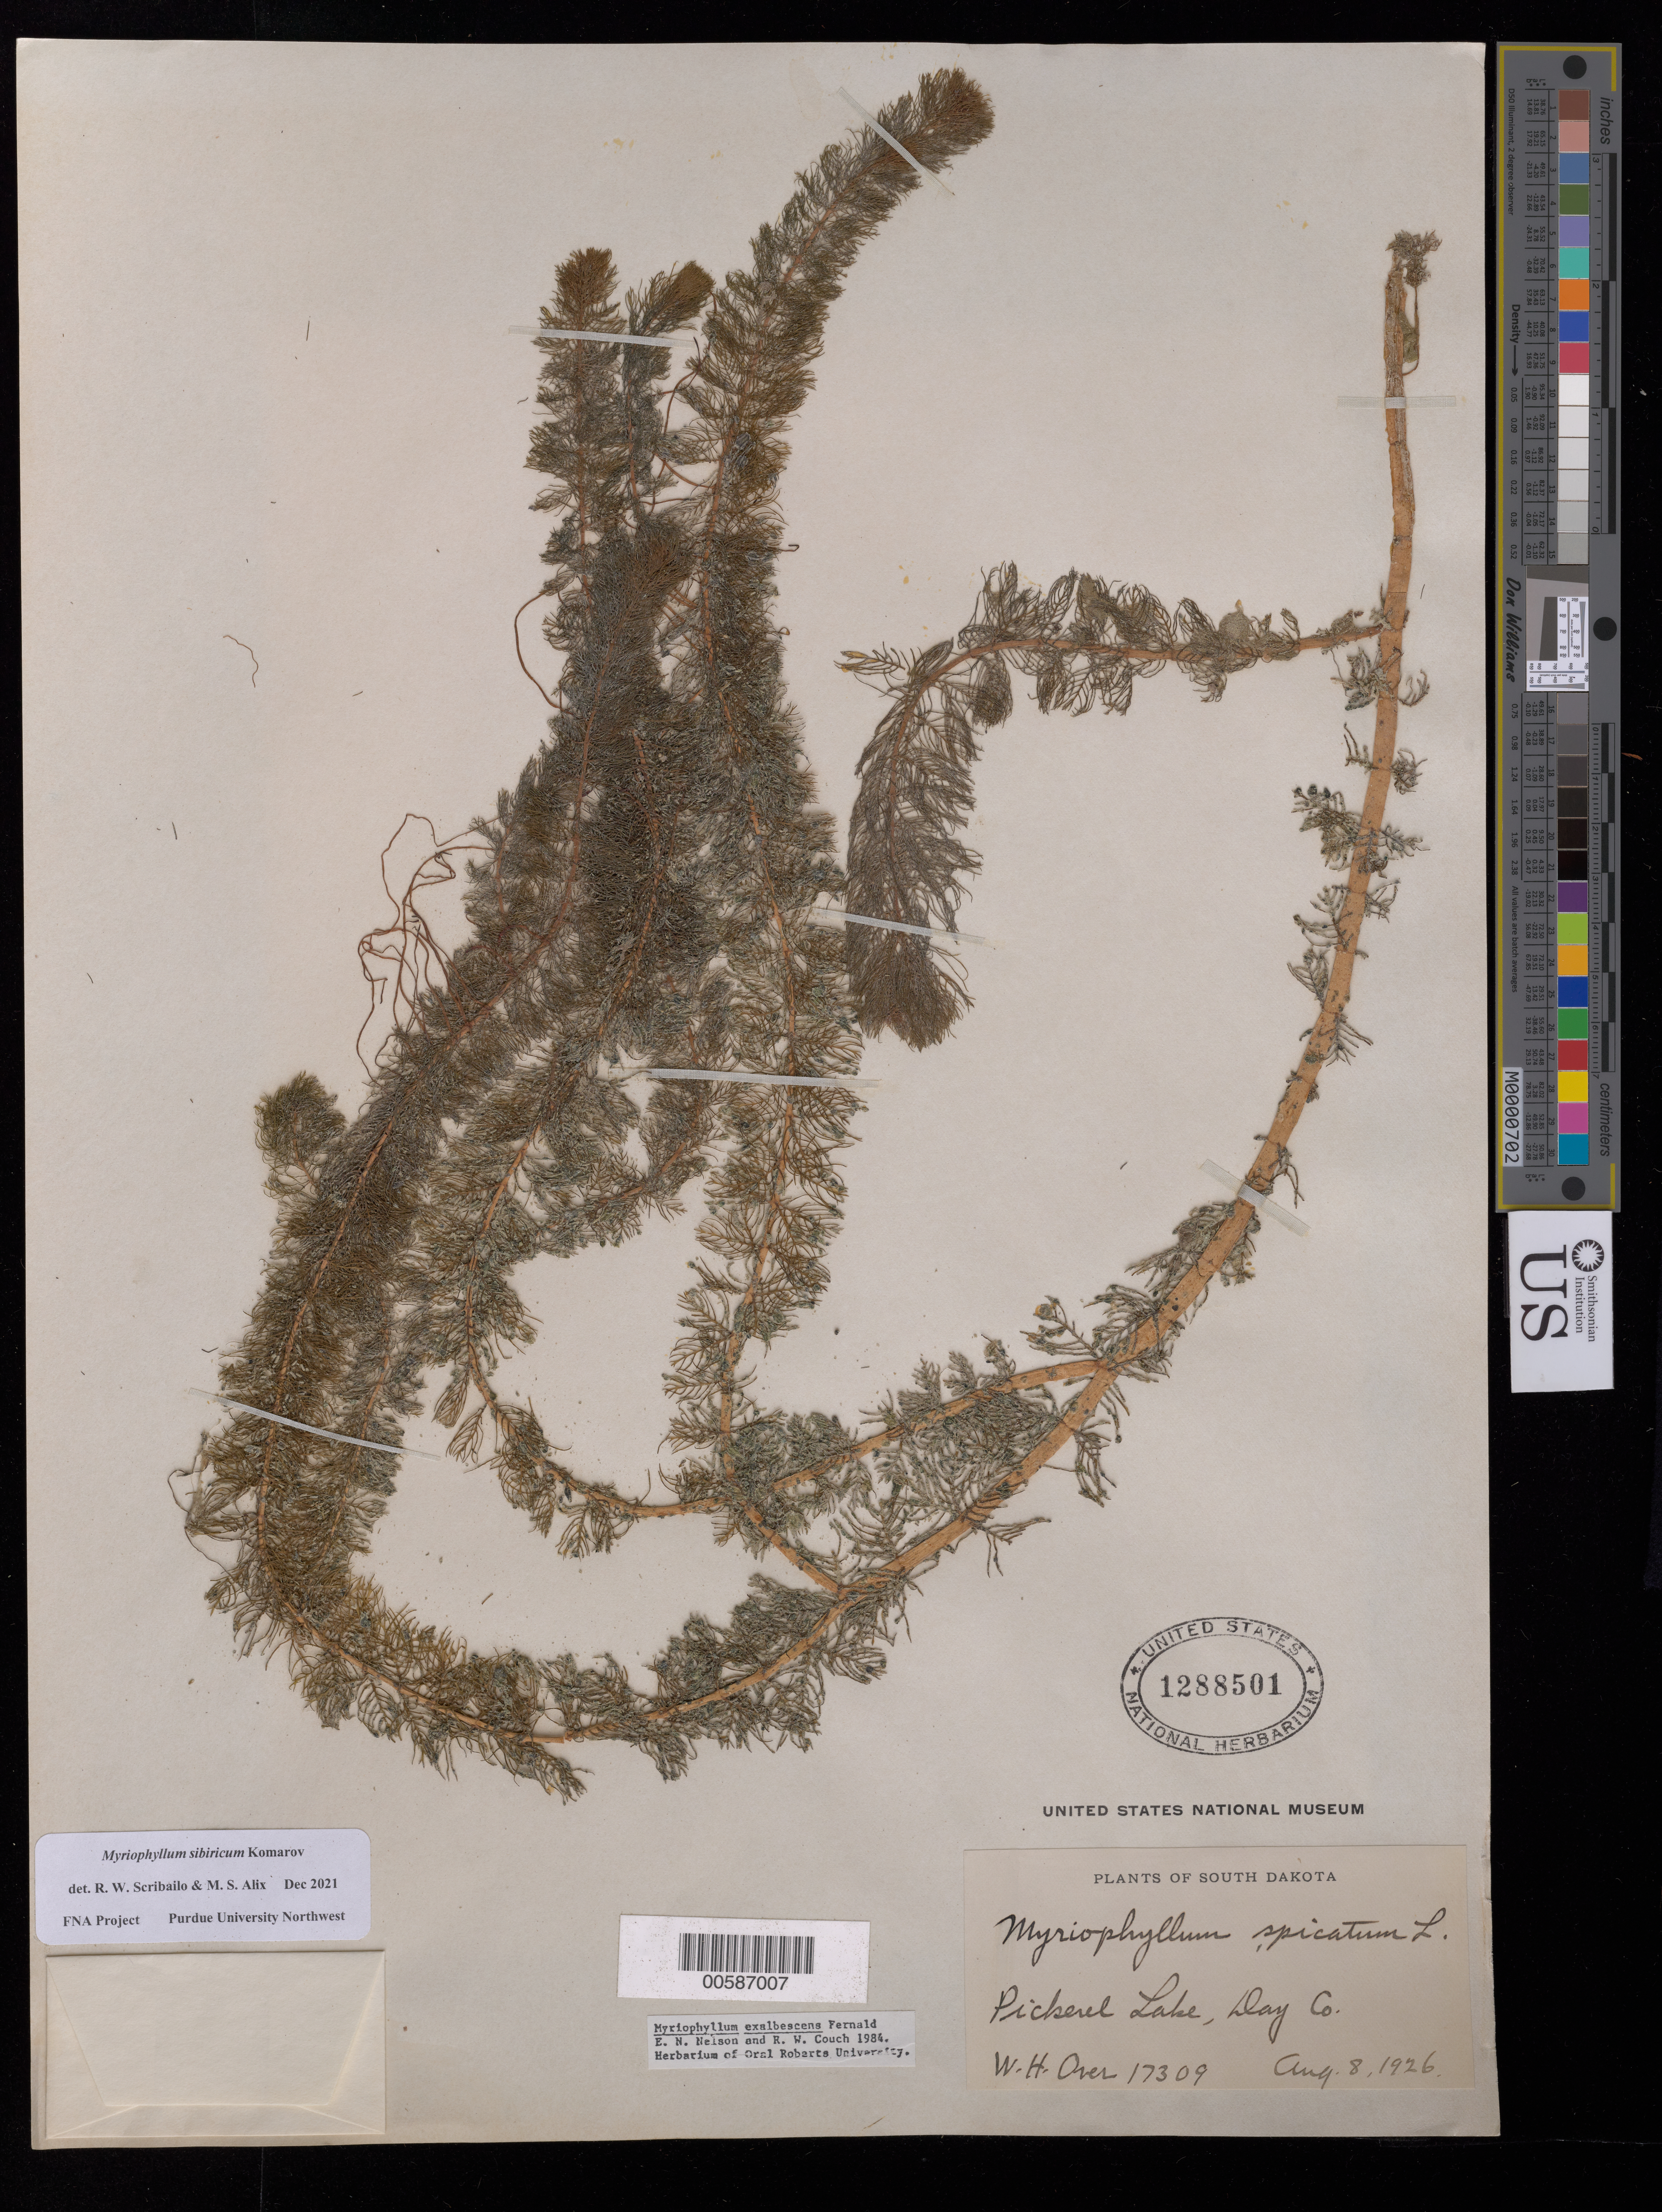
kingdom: Plantae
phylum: Tracheophyta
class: Magnoliopsida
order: Saxifragales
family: Haloragaceae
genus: Myriophyllum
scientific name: Myriophyllum sibiricum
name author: Kom.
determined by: Scribailo, R. W.; Alix, M. S.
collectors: W. Over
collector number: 17309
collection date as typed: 08 Aug 1926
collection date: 1926-08-08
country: United States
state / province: South Dakota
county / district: Day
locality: Pickerel Lake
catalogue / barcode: US 1288501